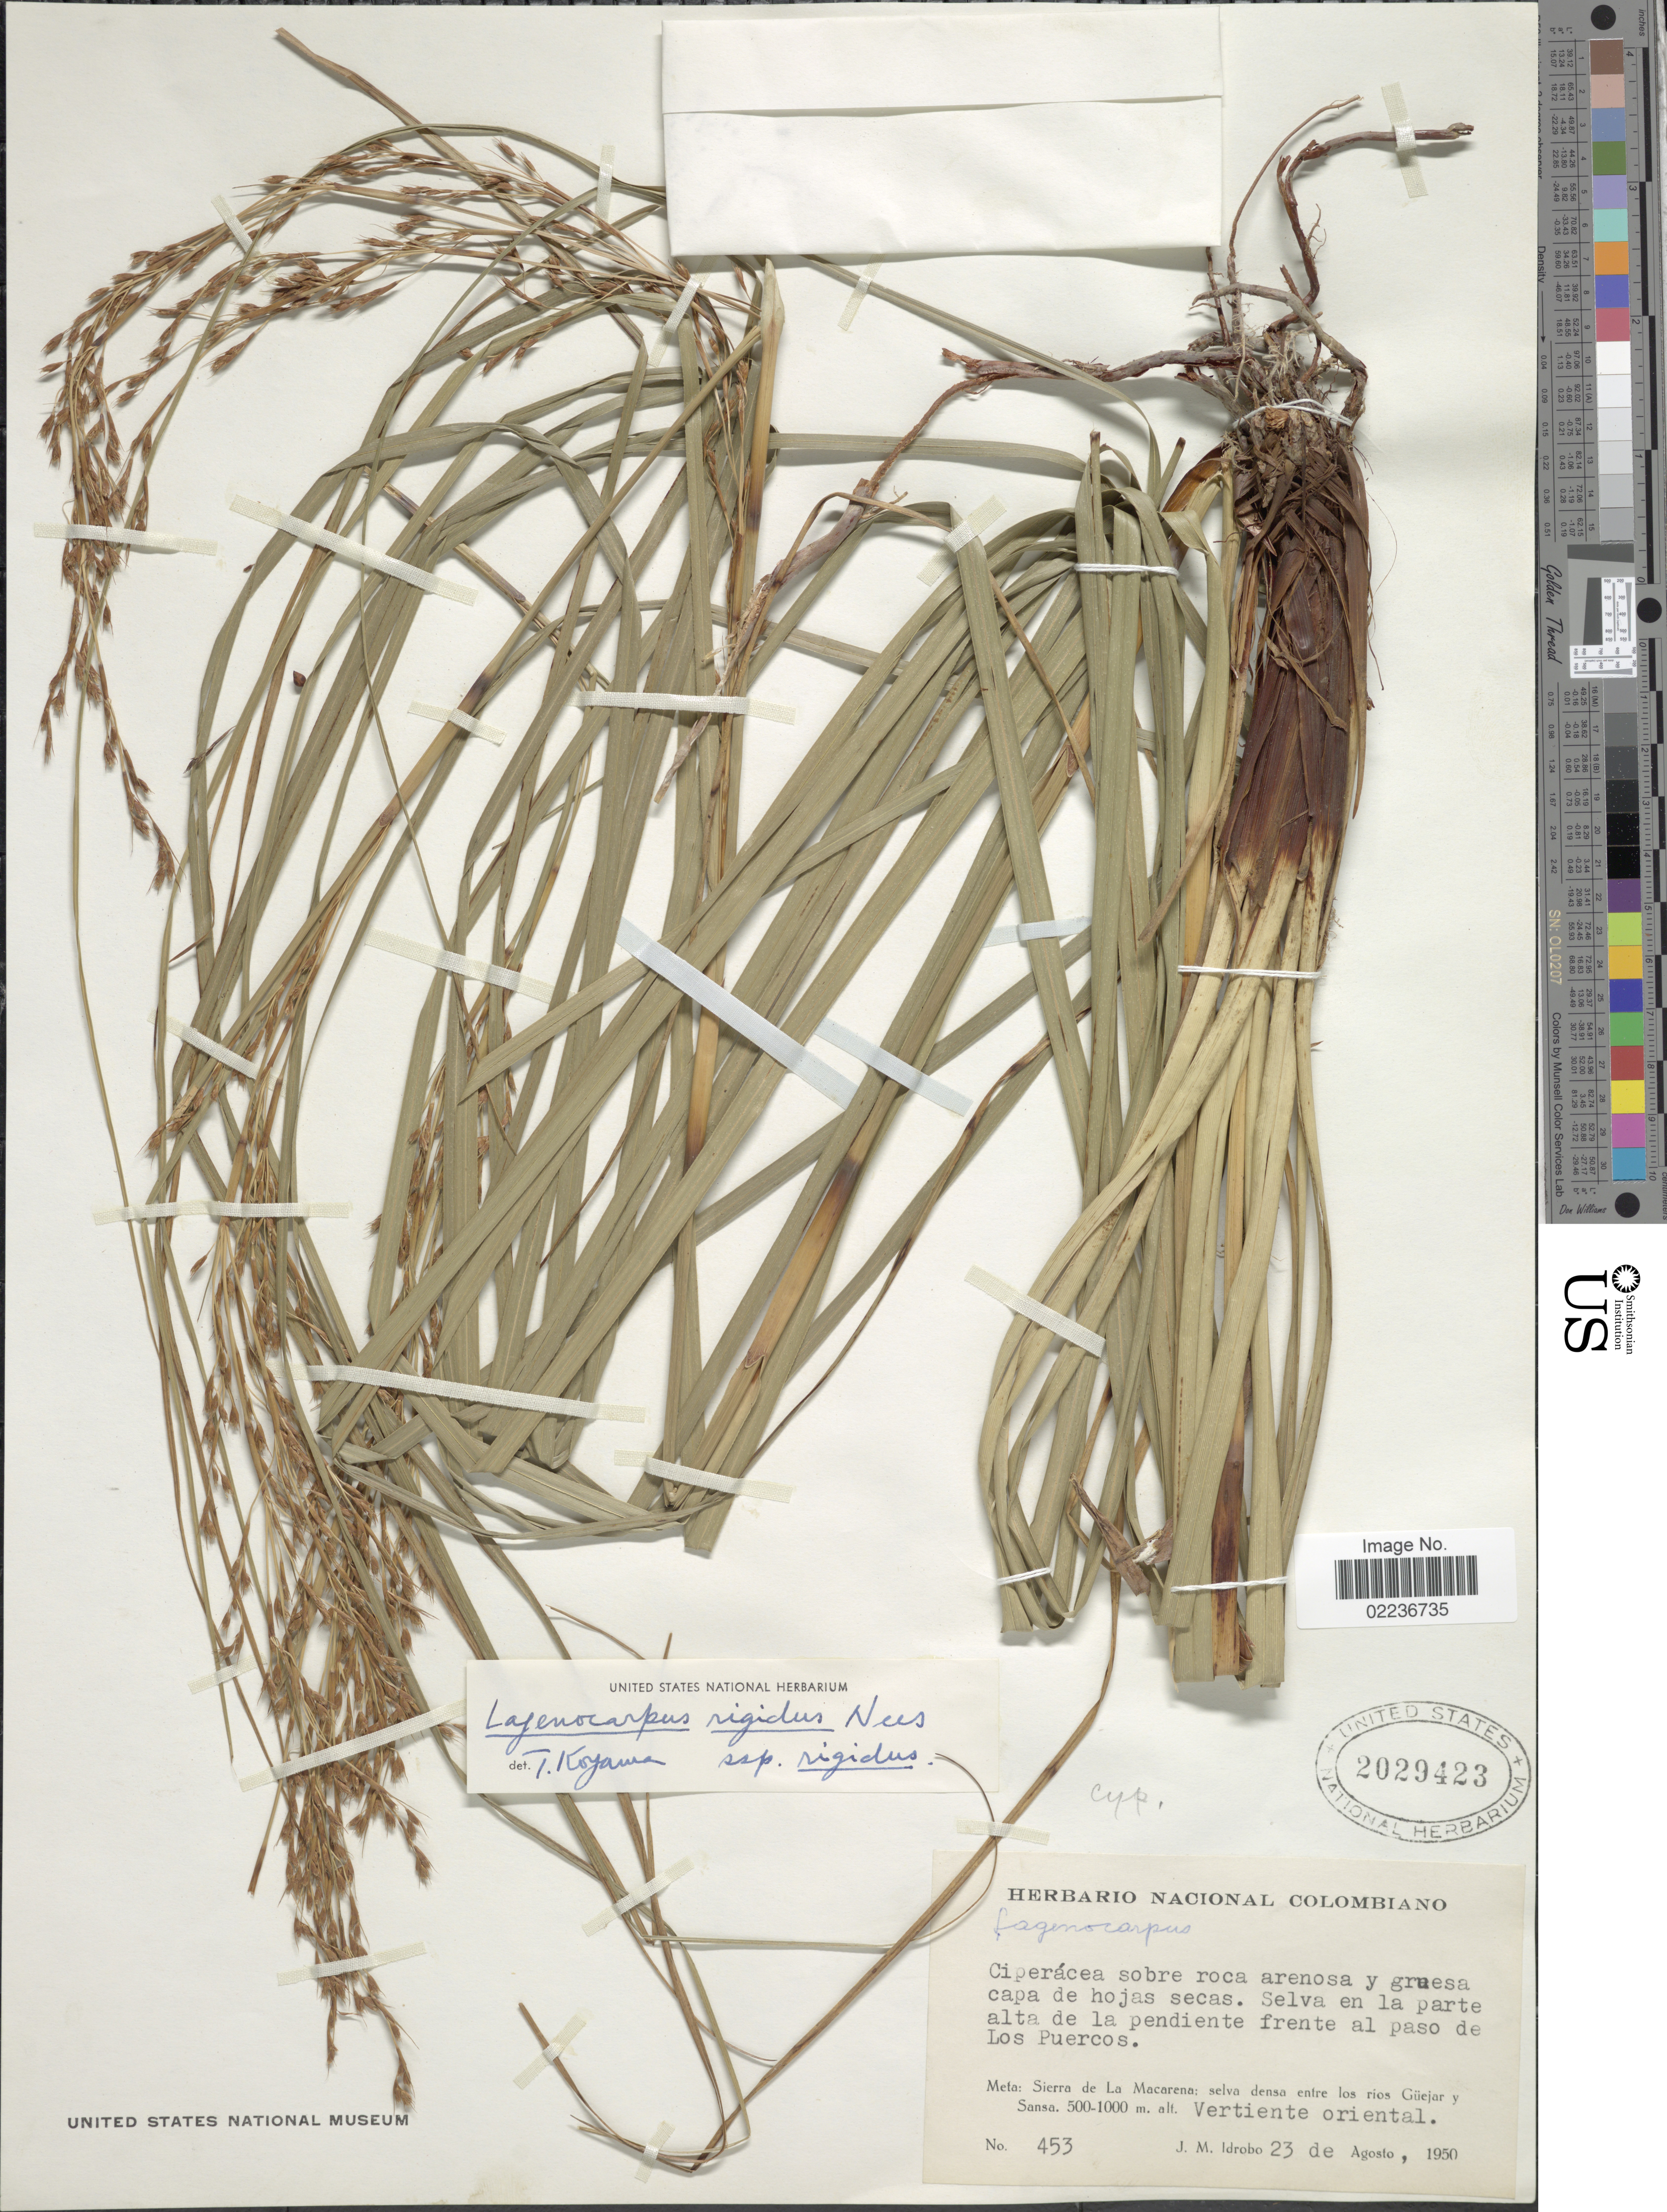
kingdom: Plantae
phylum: Tracheophyta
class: Liliopsida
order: Poales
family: Cyperaceae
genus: Lagenocarpus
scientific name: Lagenocarpus rigidus subsp. rigidus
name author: (Kunth) Nees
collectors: J. M. Idrobo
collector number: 453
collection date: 1950-08-23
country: Colombia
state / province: Meta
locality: Selva en la parte alta de la pendiente frente al paso de Los Puercos, Sierra de La Macarena: selva densa entre los rios Guejar y Sansa, vertiente oriental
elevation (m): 500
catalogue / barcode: US 2029423